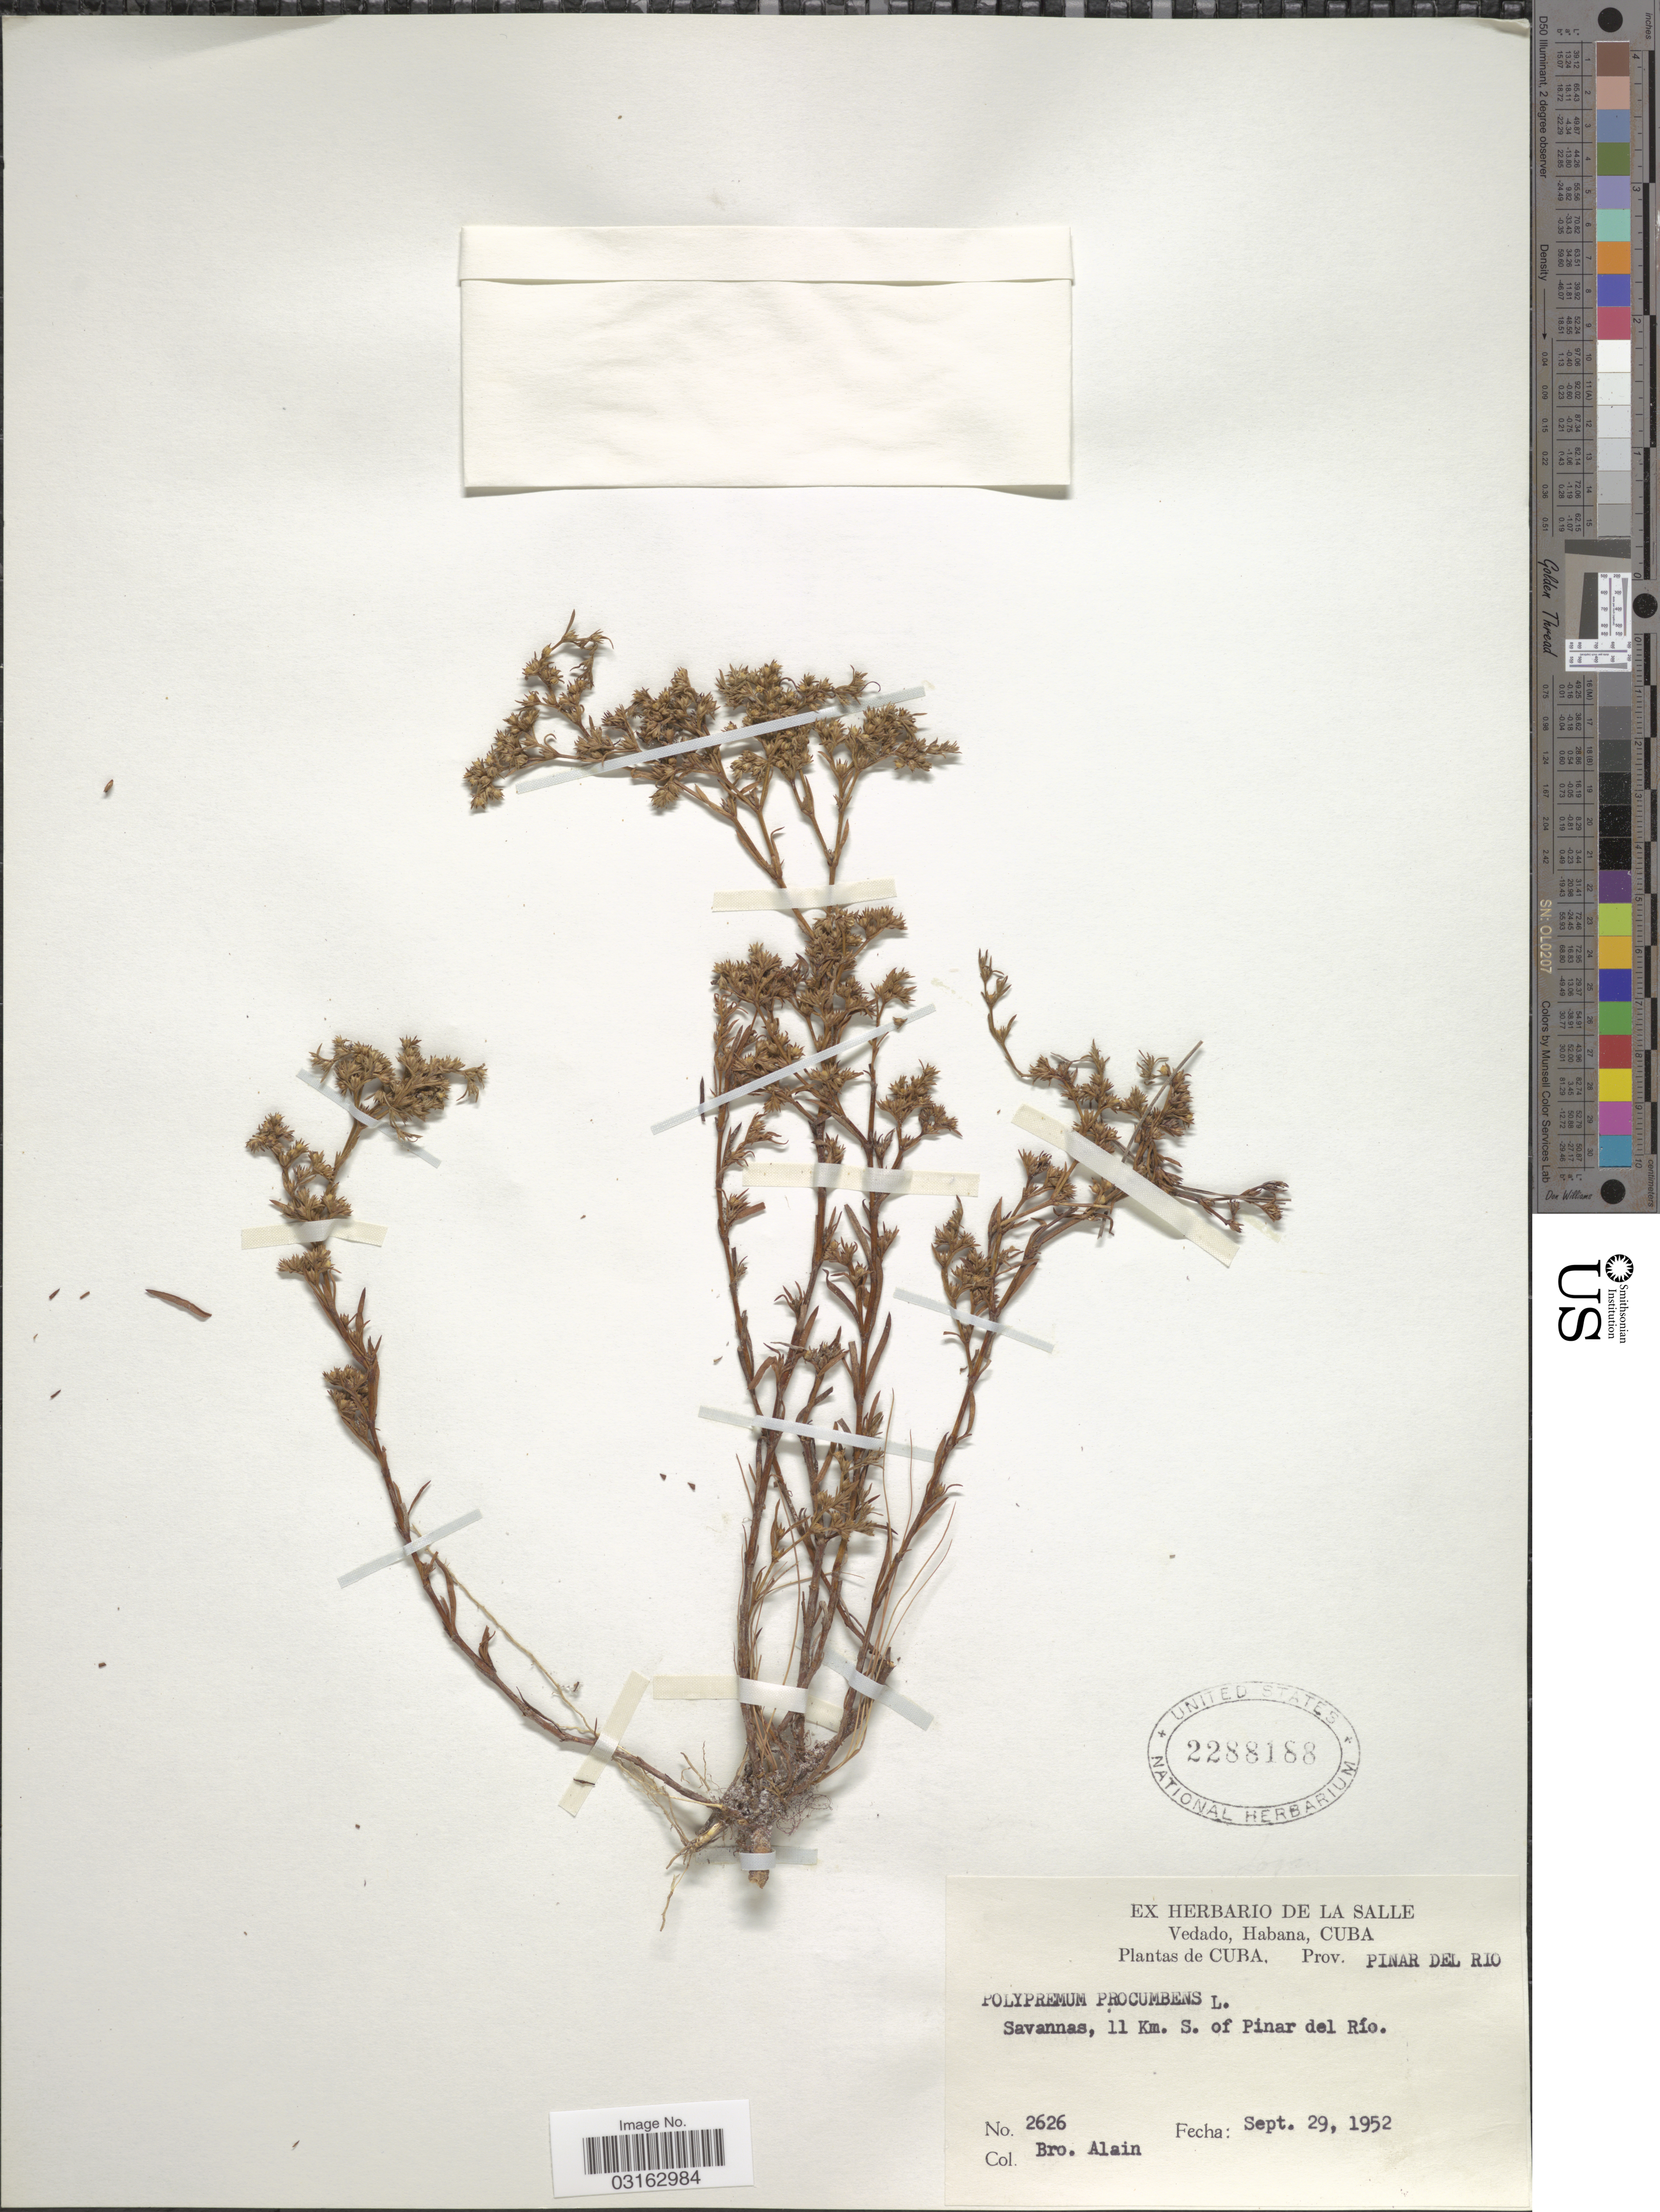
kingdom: Plantae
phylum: Tracheophyta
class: Magnoliopsida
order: Lamiales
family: Tetrachondraceae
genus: Polypremum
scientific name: Polypremum procumbens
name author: L.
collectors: A. H. Liogier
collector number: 2626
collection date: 1952-09-29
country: Cuba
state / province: Pinar del Río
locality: Savannas, 11 km. S. of Pinar del Río.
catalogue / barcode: US 2288188